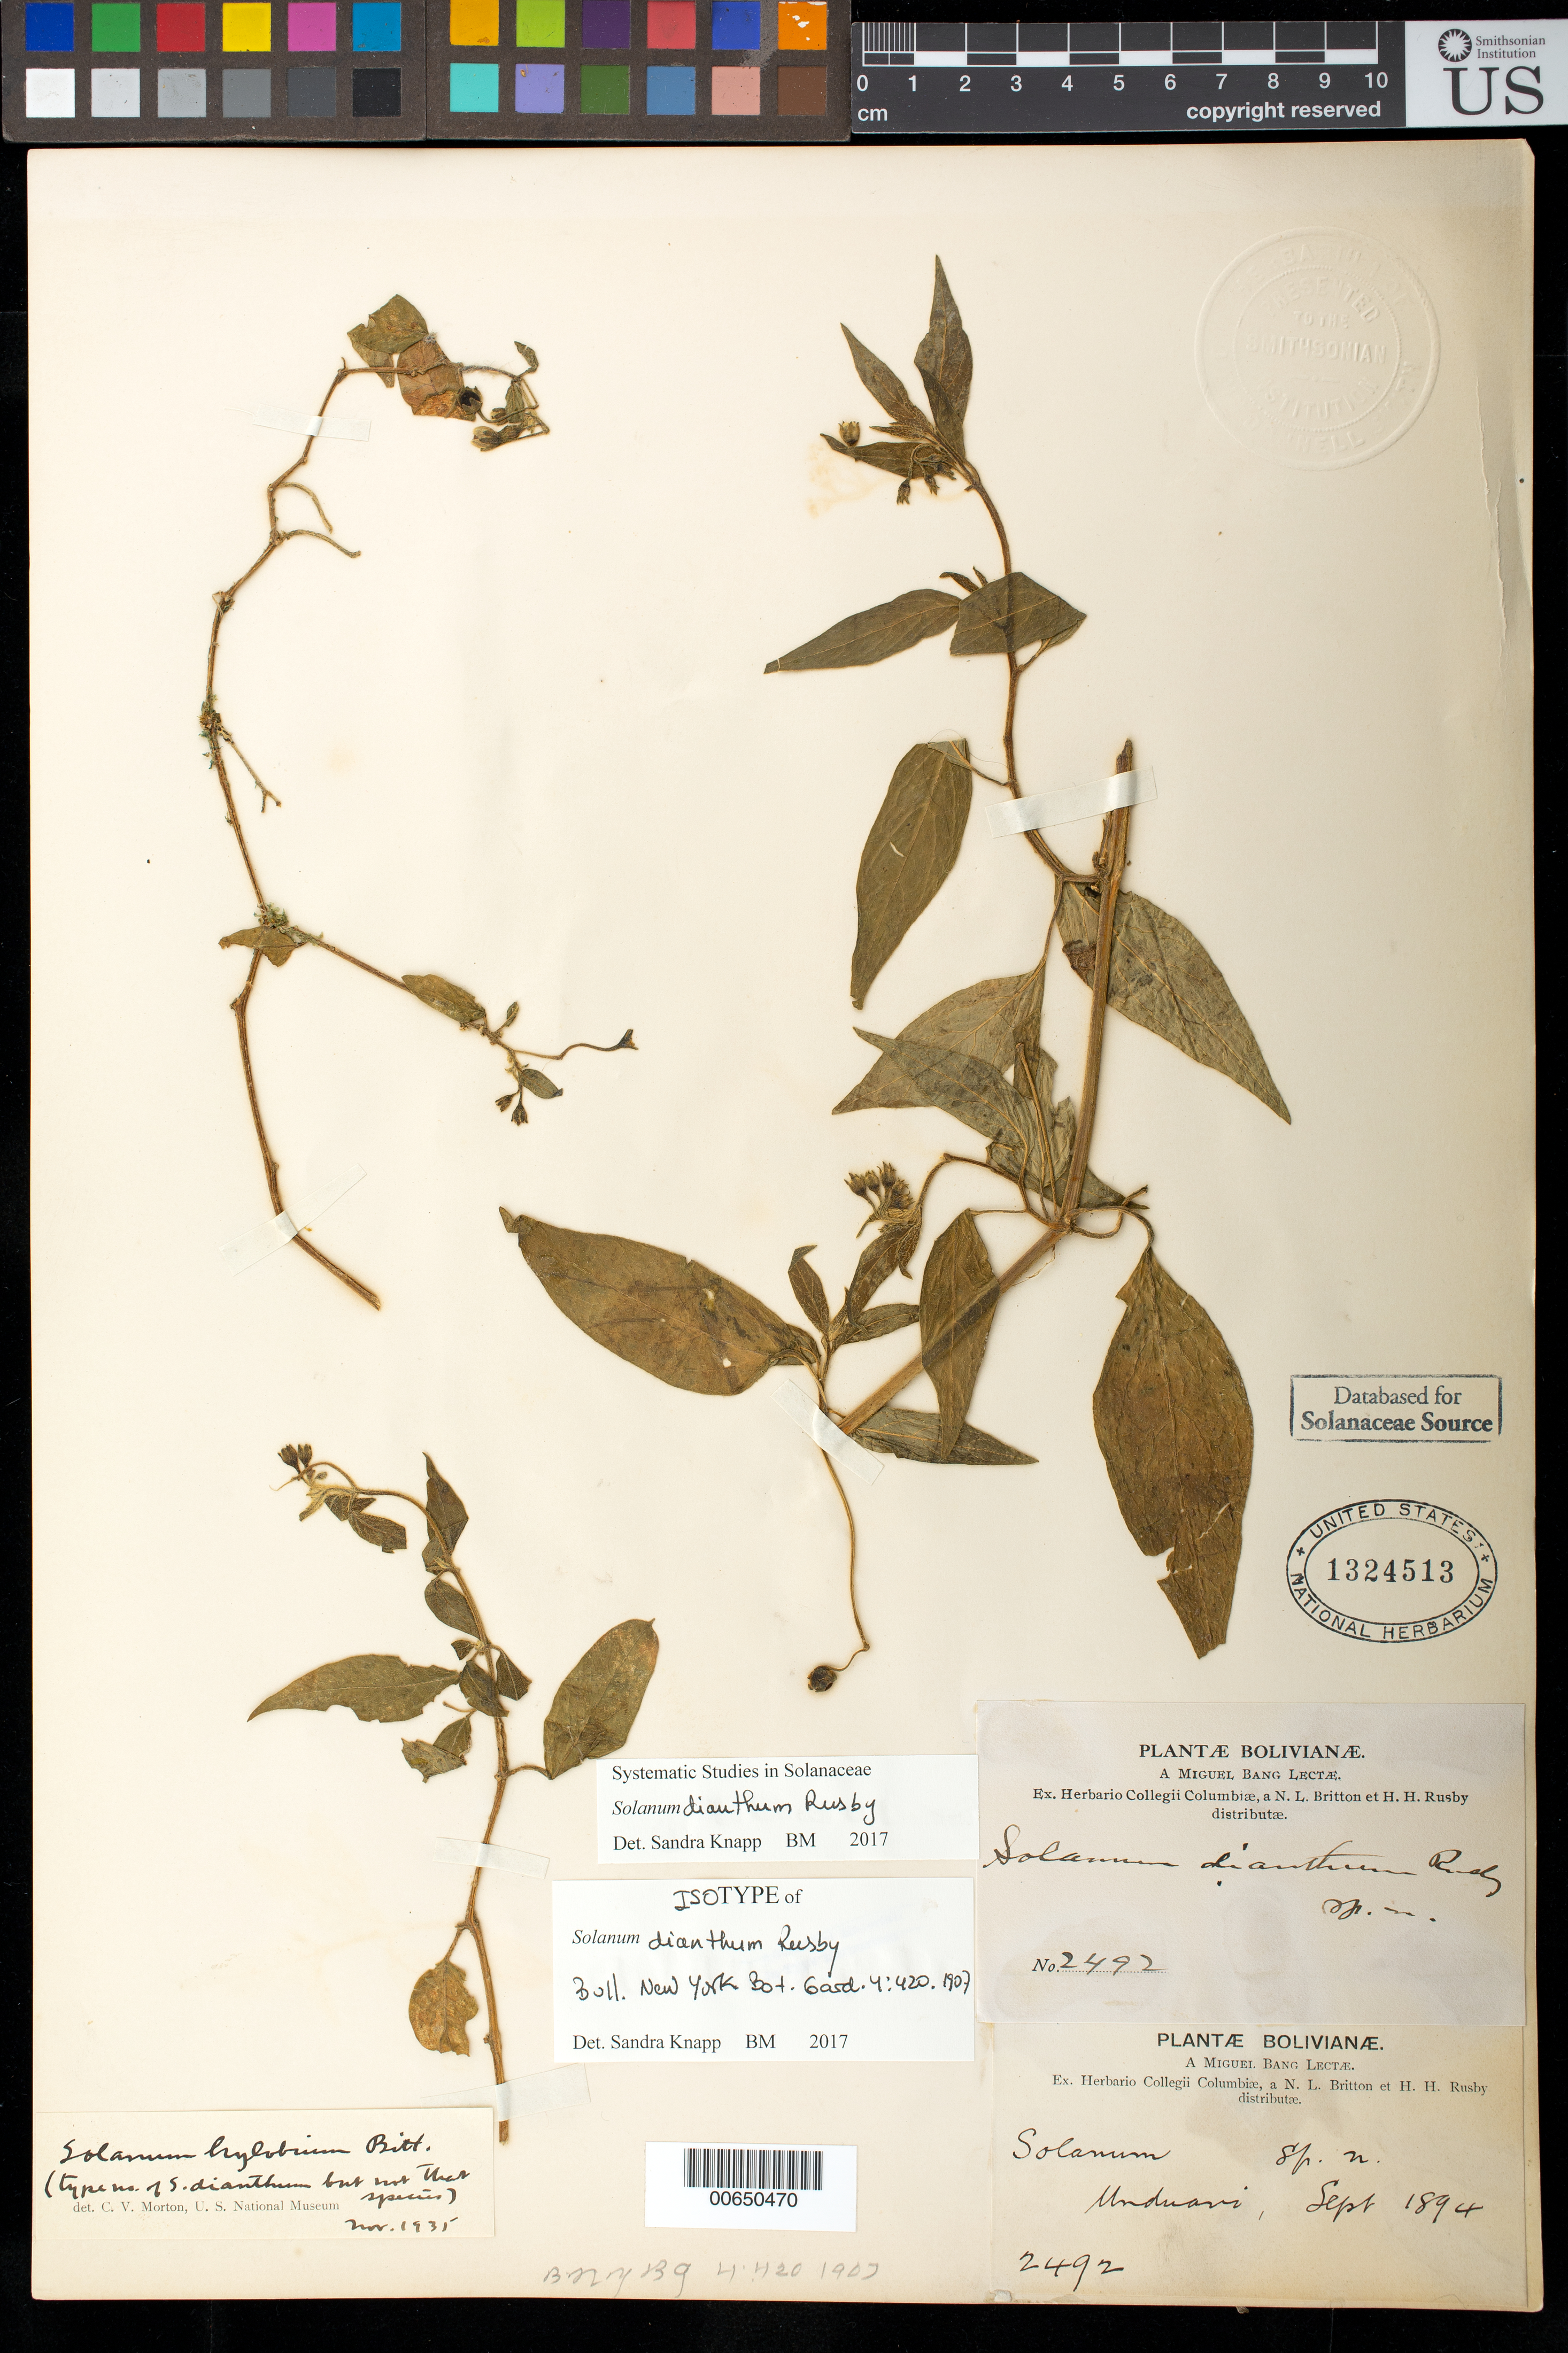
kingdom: Plantae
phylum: Tracheophyta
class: Magnoliopsida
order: Solanales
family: Solanaceae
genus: Solanum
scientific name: Solanum dianthum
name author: Rusby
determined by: Knapp, S. D.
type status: Isotype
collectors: M. Bang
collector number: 2492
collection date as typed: Sep 1894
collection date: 1894-09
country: Bolivia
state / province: La Paz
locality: Unduavi.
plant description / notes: Annotated "type no. of Solanum dianthum Rusby, but not that species" by C.V. Morton (Nov 1935) but later annotated as isotype of that name by S. Knapp (2017)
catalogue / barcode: US 1324513